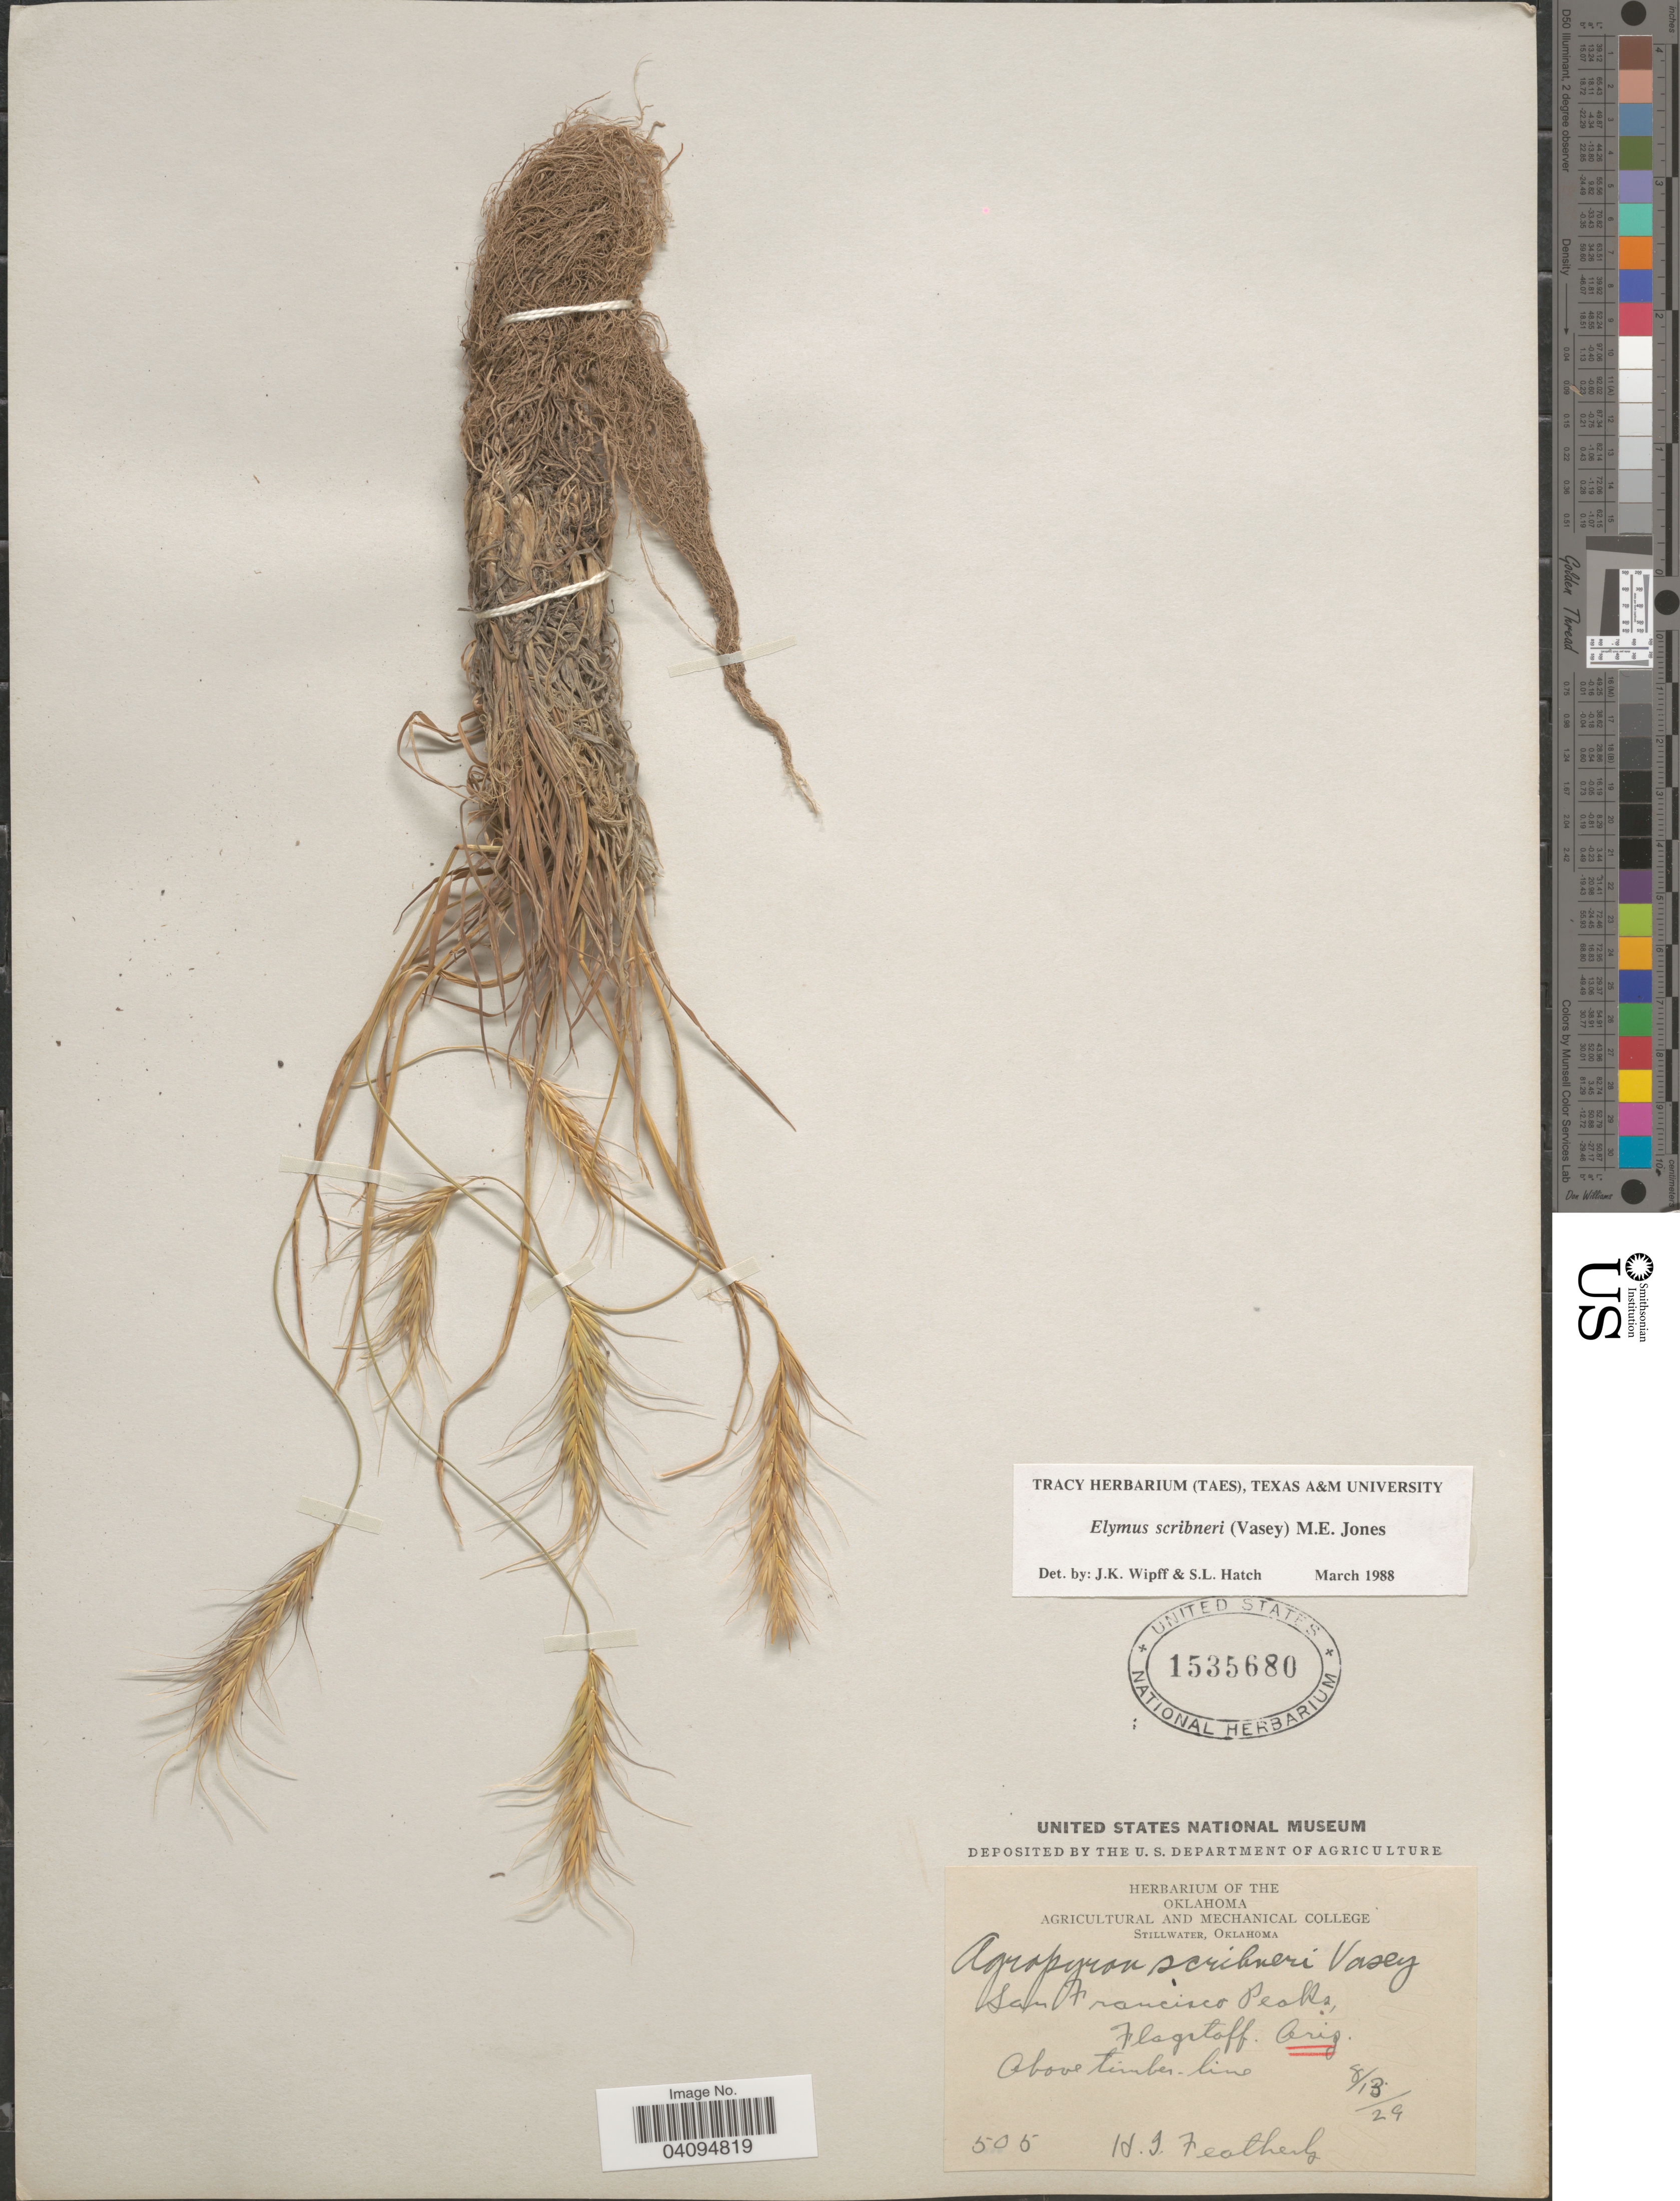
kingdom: Plantae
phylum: Tracheophyta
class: Liliopsida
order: Poales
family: Poaceae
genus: Elymus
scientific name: Elymus scribneri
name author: (Vasey) M.E. Jones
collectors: H. Featherly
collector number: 505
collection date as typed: Transcribed d/m/y: 13/8/29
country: United States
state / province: Arizona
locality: San Francisco Peaks. Flagstaff. Above timber-line.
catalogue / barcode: US 1535680